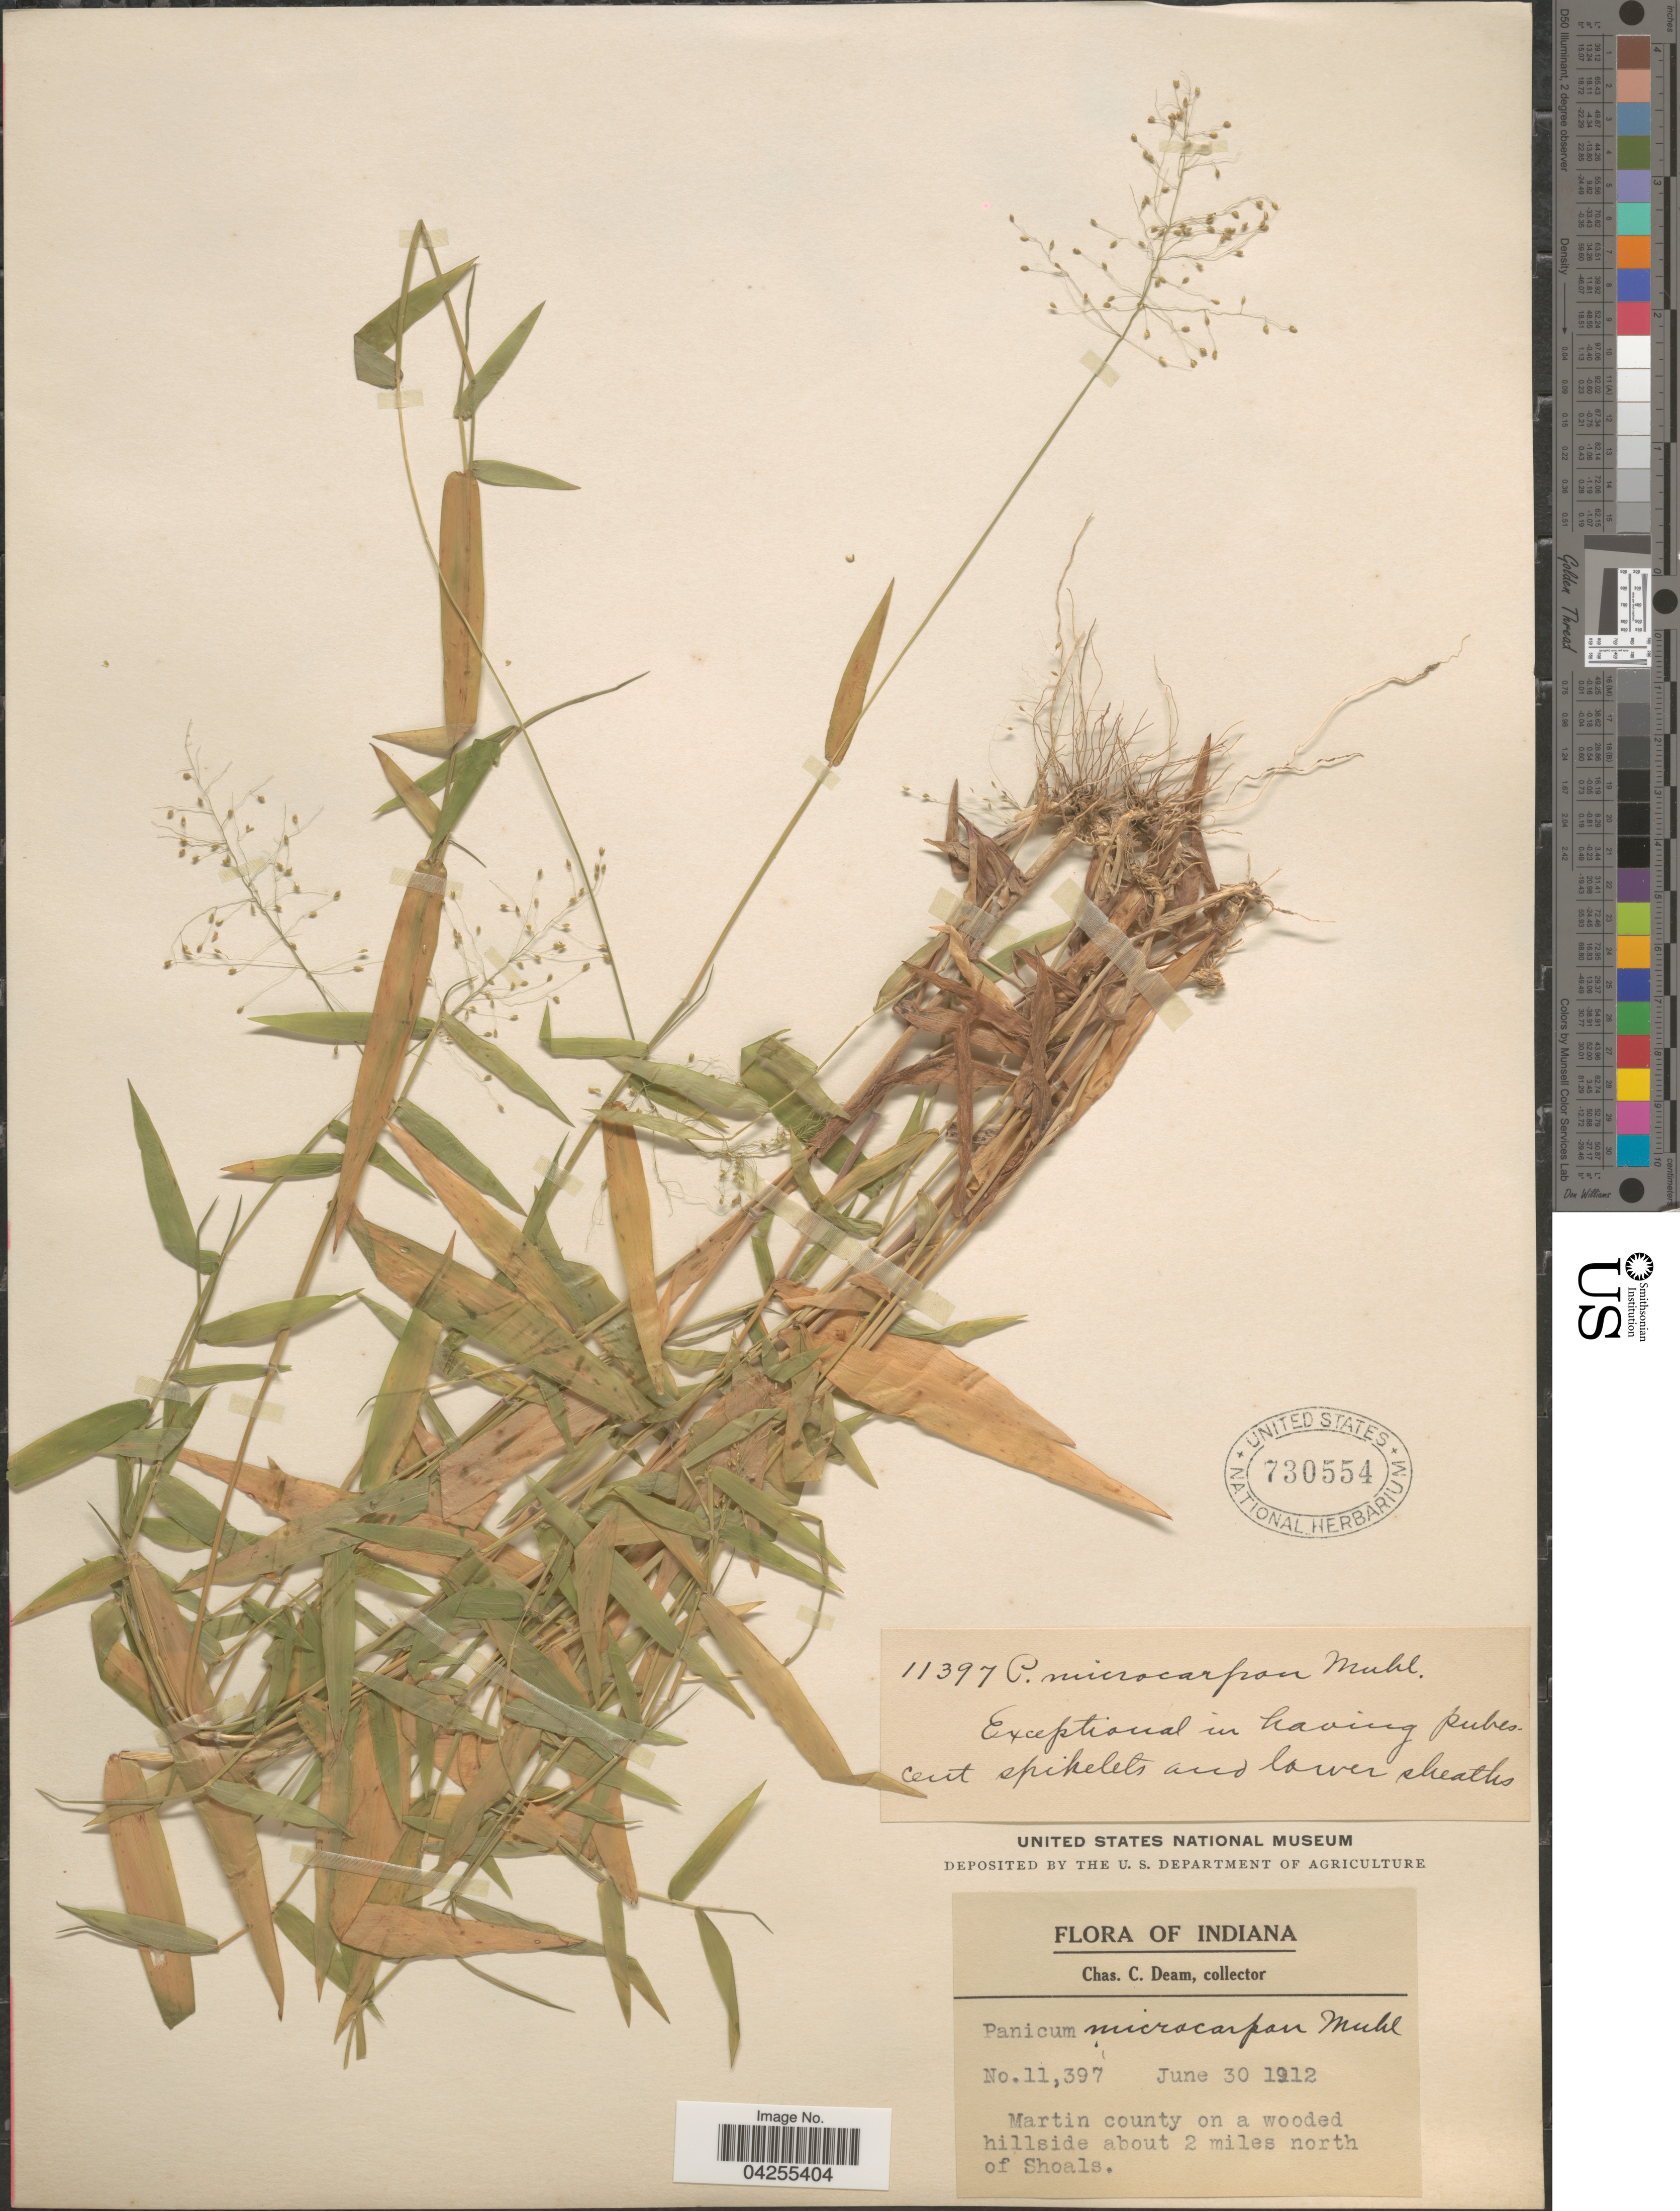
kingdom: Plantae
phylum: Tracheophyta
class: Liliopsida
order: Poales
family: Poaceae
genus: Dichanthelium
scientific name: Dichanthelium dichotomum var. dichotomum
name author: (L.) Gould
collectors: C. C. Deam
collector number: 11397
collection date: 1912-06-30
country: United States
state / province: Indiana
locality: Martin county on a wooded hillside about 2 miles north of Shoals.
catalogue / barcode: US 730554